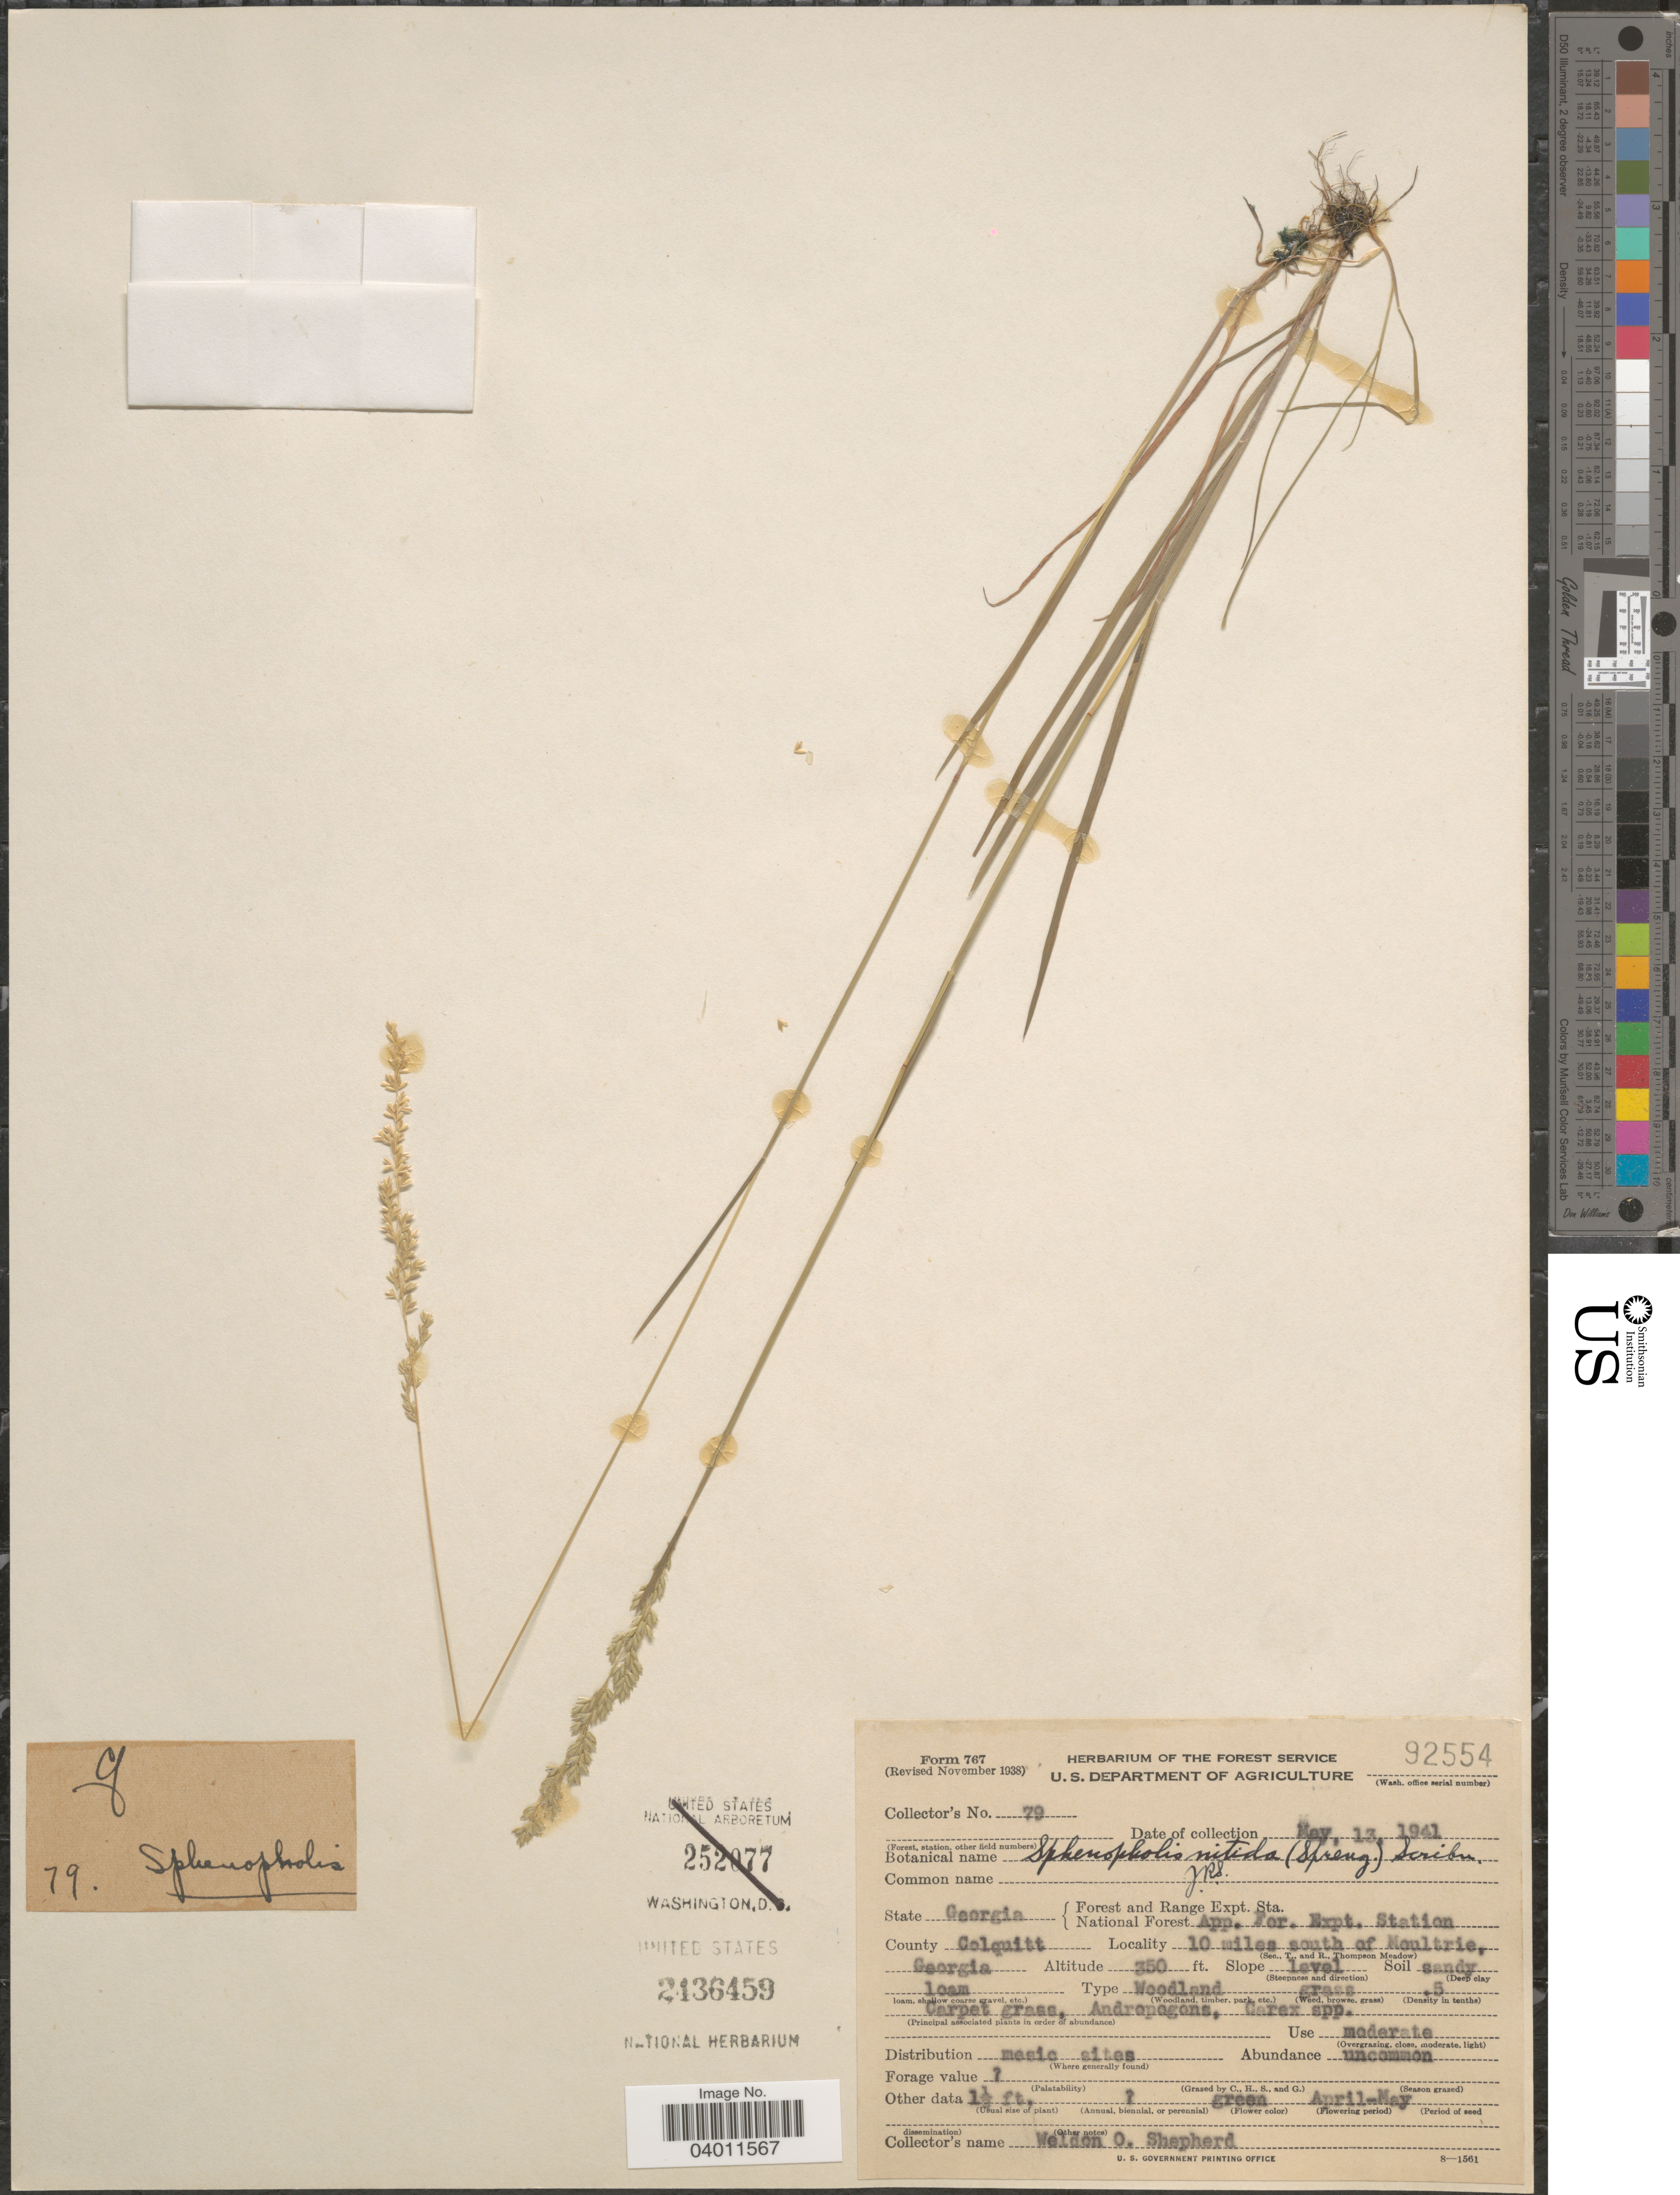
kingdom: Plantae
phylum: Tracheophyta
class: Liliopsida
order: Poales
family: Poaceae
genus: Sphenopholis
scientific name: Sphenopholis nitida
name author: (Biehler) Scribn.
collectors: W. Shepherd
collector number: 79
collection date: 1941-05-13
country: United States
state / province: Georgia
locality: Forest and Range Expt. Sta. National Forest. App. For. Expt. Station. County Colquitt. 10 miles south of Moultrie.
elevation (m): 107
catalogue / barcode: US 2136459